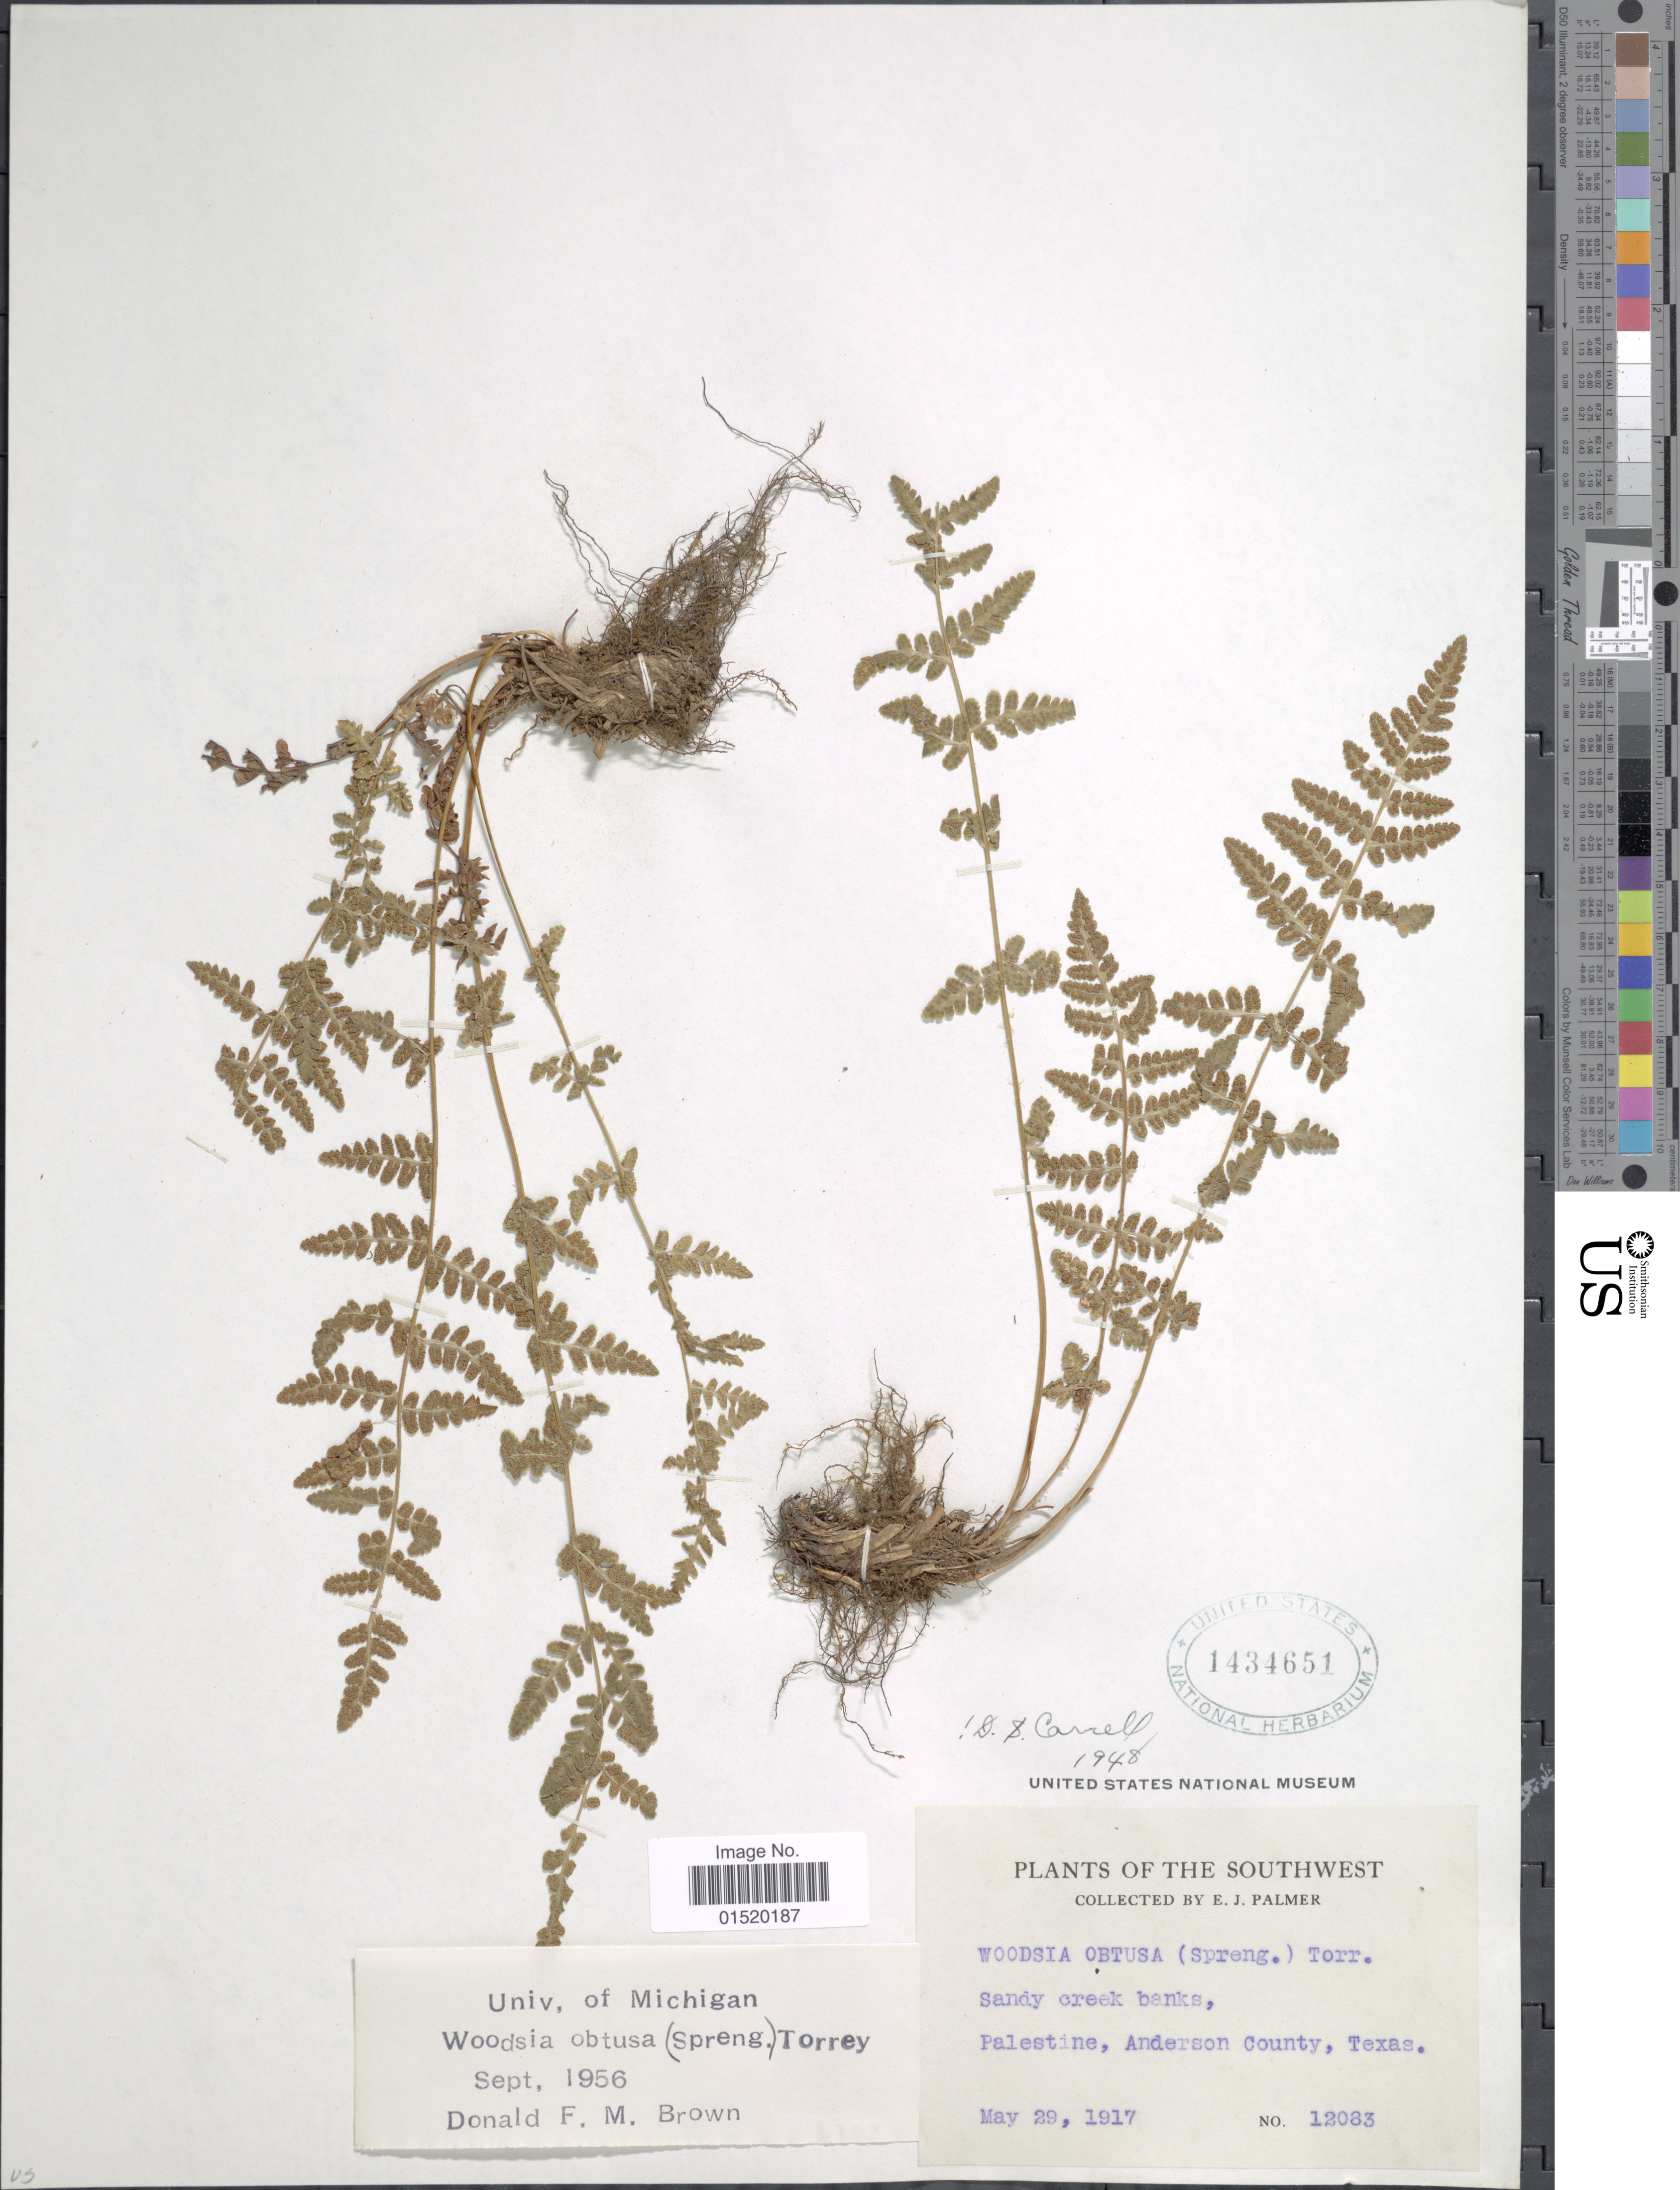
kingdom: Plantae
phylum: Tracheophyta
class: Polypodiopsida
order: Polypodiales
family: Woodsiaceae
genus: Woodsia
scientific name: Woodsia obtusa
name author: (Spreng.) Torr.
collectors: E. J. Palmer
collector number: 12083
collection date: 1917-05-29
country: United States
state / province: Texas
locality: The Southwest, Sandy creek banks, Palestine, Anderson County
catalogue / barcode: US 1434651